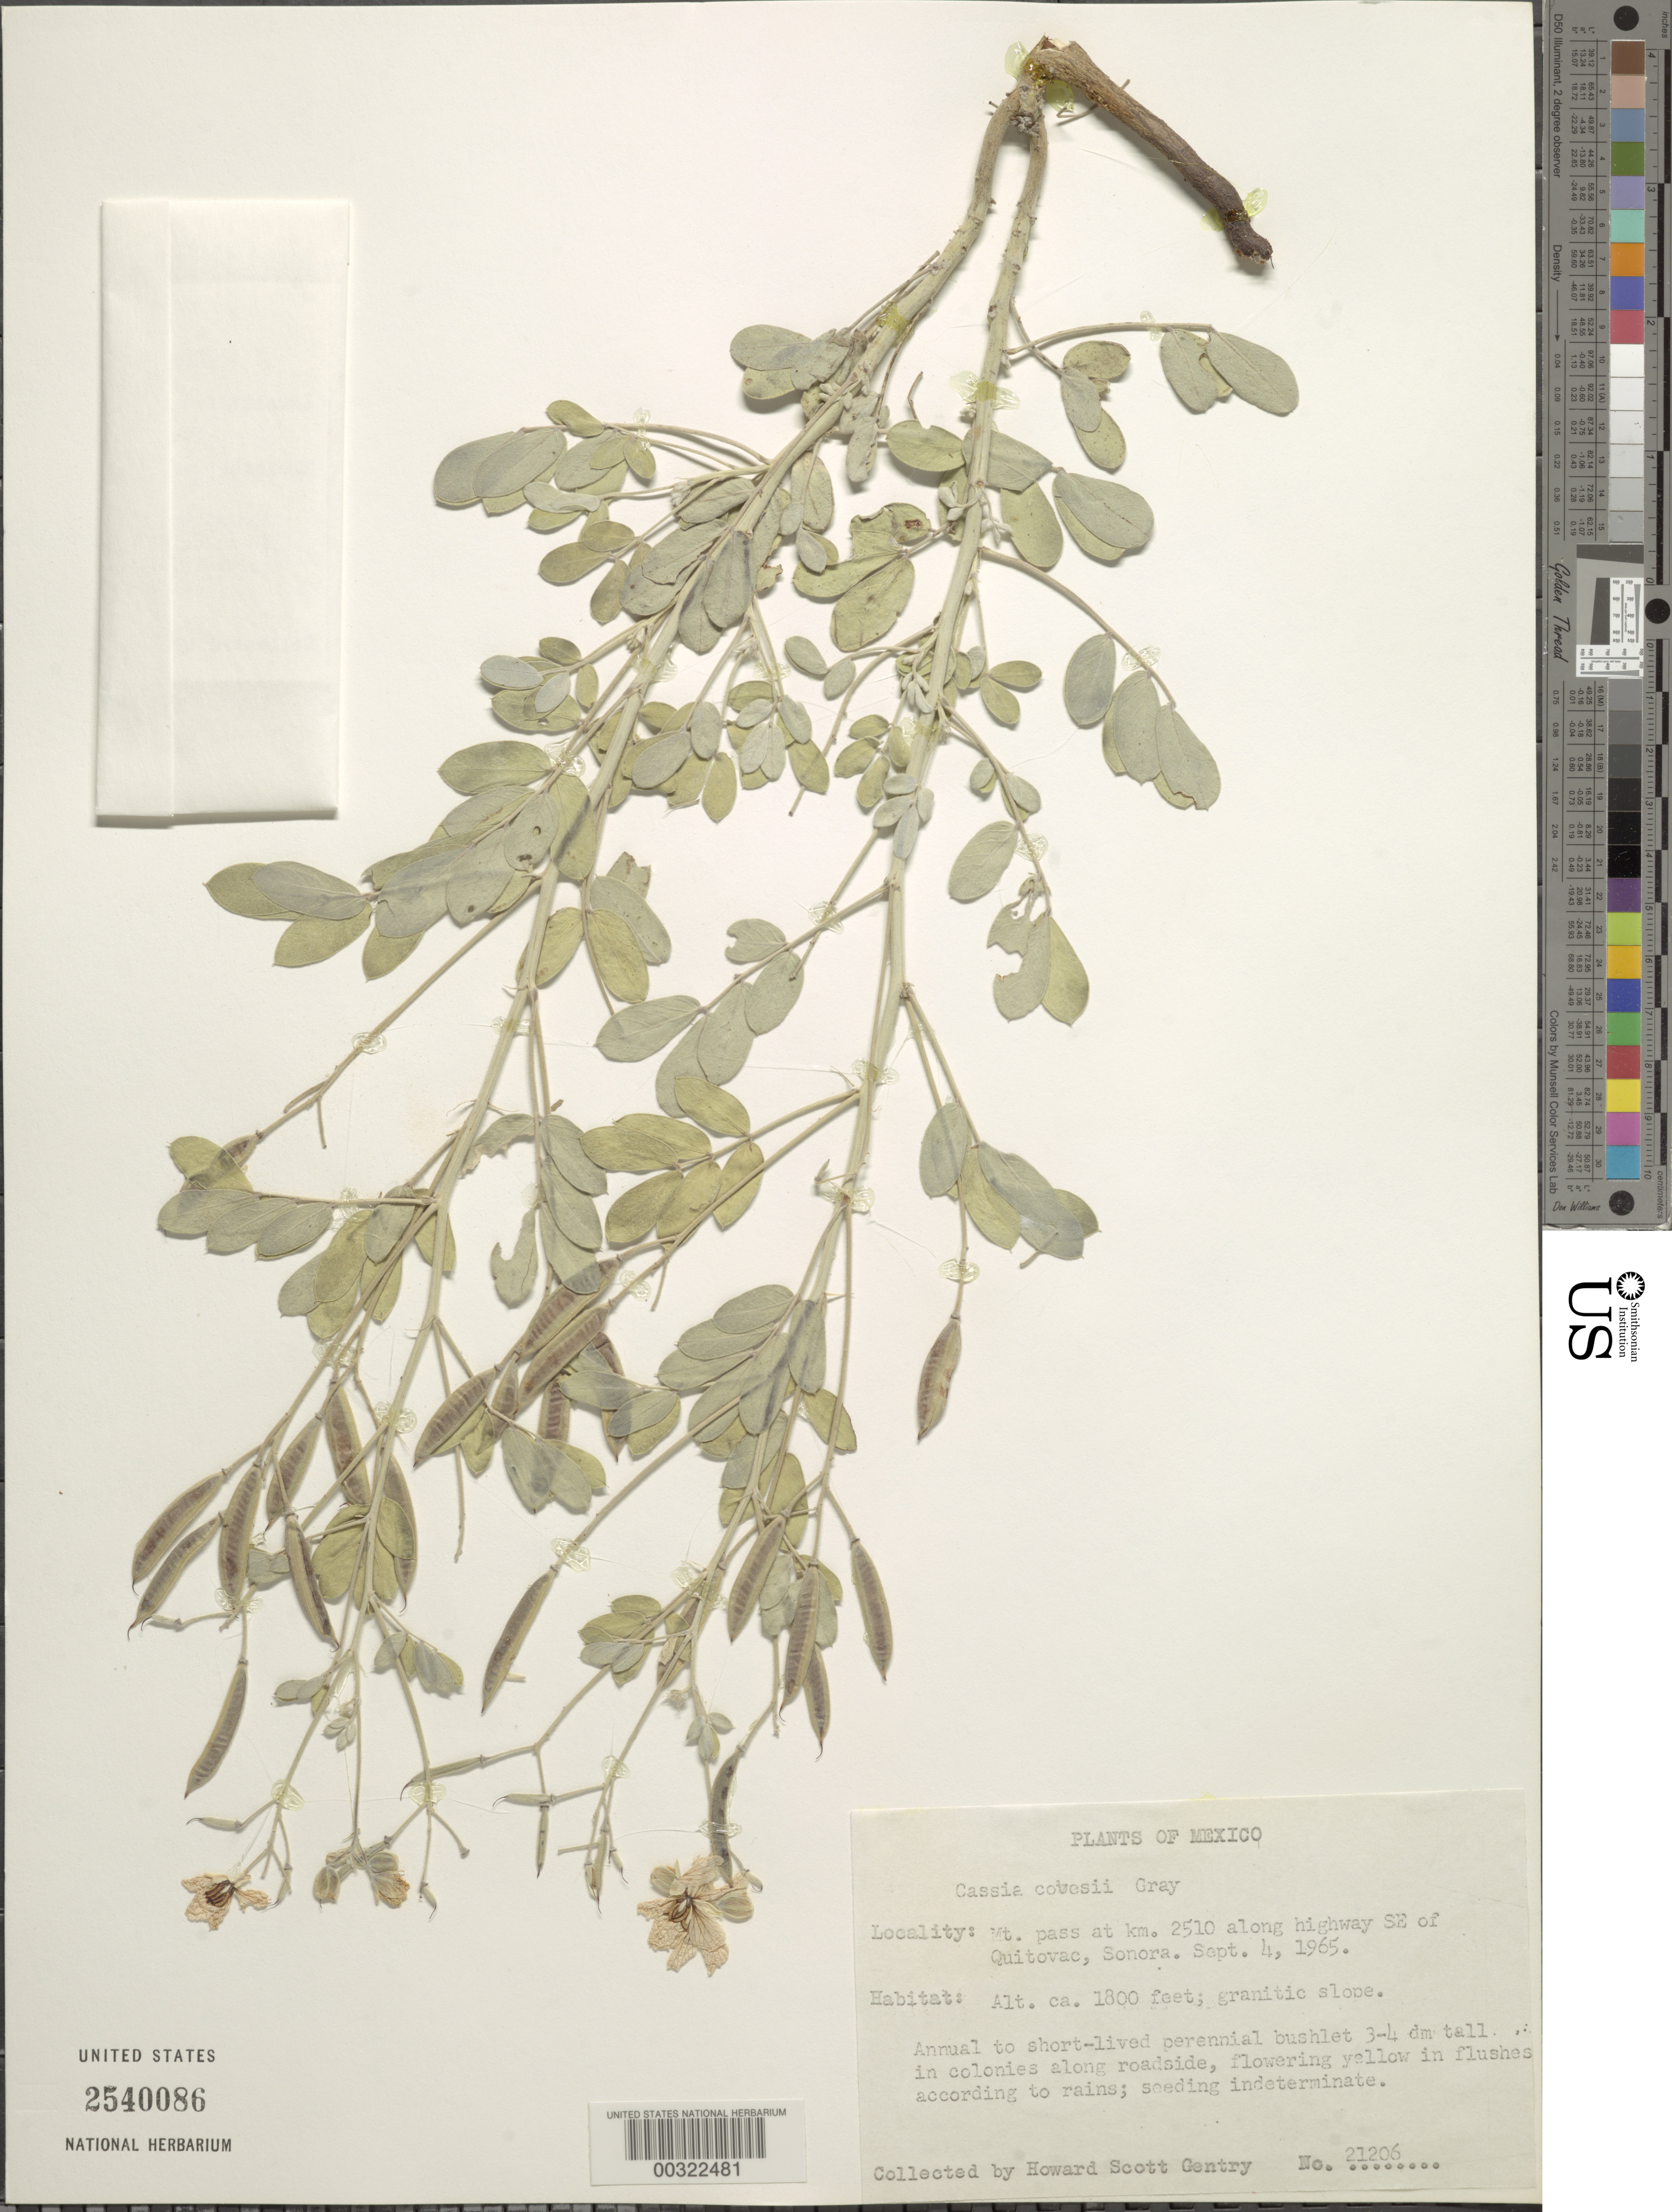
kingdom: Plantae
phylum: Tracheophyta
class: Magnoliopsida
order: Fabales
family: Fabaceae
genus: Senna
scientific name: Senna covesii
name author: (A. Gray) H.S. Irwin & Barneby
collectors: H. S. Gentry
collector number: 21206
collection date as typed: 04 Sep 1965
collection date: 1965-09-04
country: Mexico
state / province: Sonora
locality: Mt. pass at km 2510 along highway SE of quitovac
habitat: Granitic slope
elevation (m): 549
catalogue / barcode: US 2540086